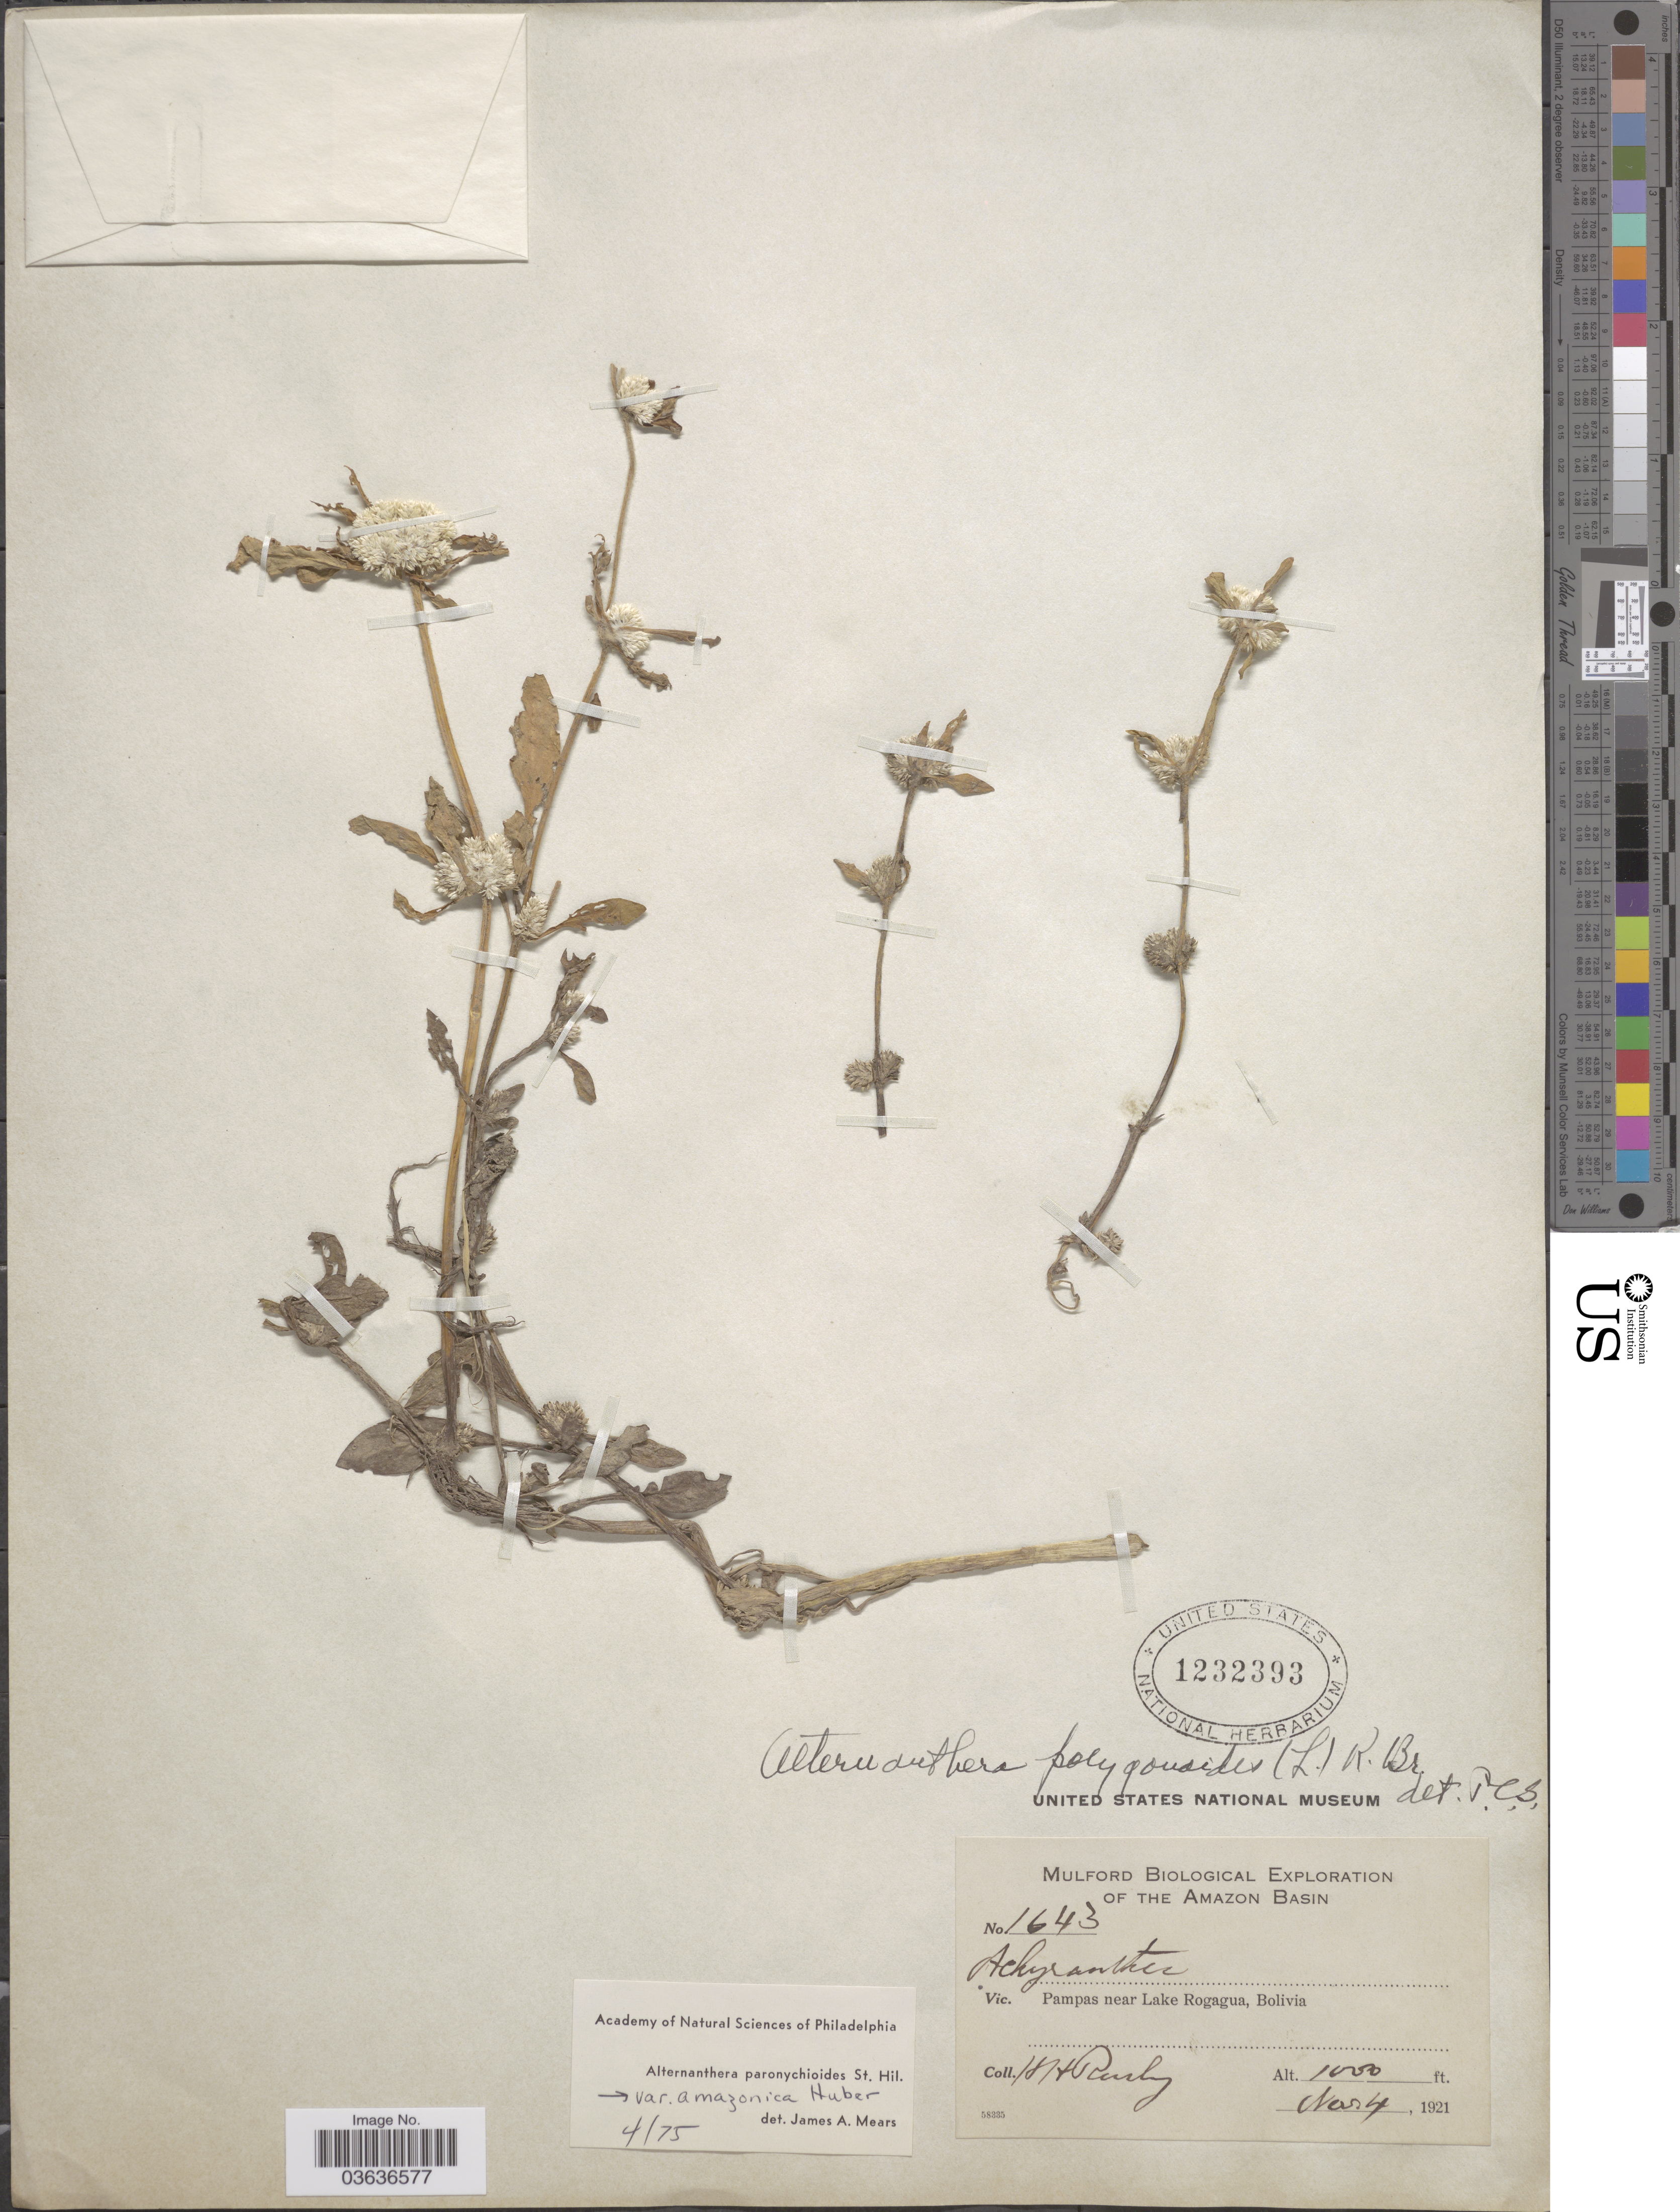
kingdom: Plantae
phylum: Tracheophyta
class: Magnoliopsida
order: Caryophyllales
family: Amaranthaceae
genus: Alternanthera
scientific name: Alternanthera polygonoides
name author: (L.) R. Br. ex Sweet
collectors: H. H. Rusby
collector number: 1643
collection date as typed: Nov. 4, 1921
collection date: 1921-11-04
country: Bolivia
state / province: Beni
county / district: José Ballivián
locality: Pampas near Lake Rogagua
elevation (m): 305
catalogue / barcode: US 1232393